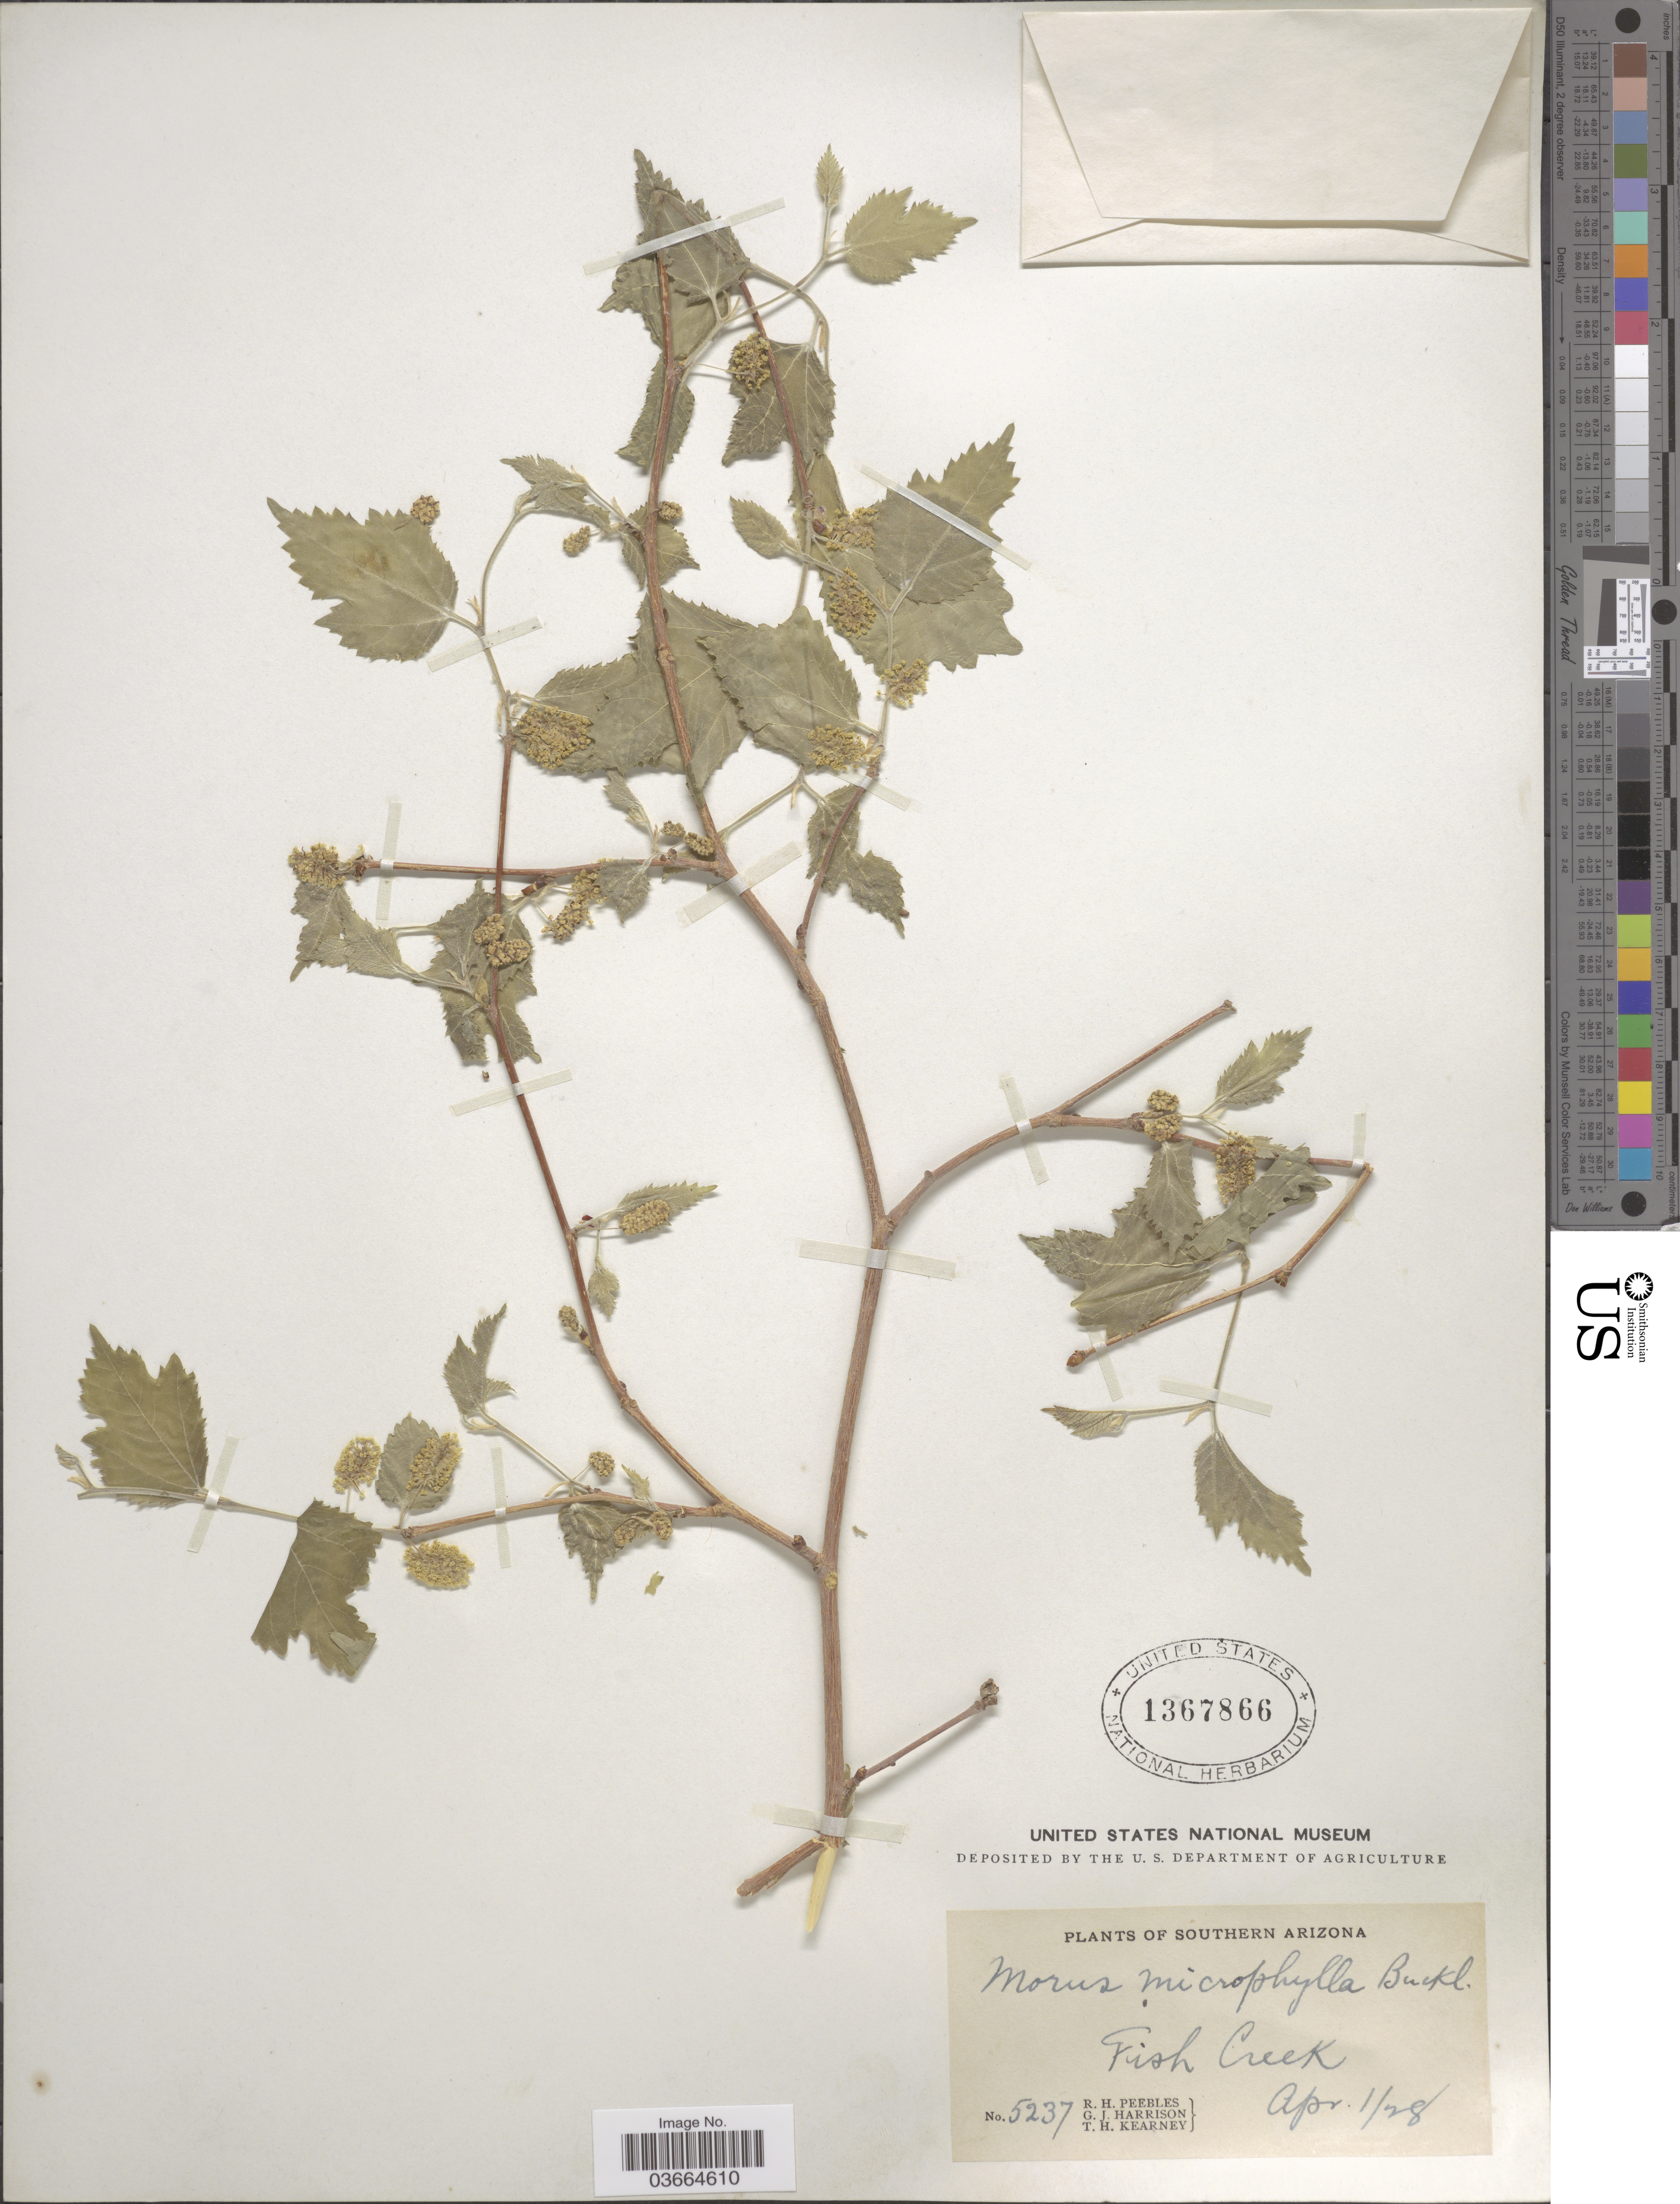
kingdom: Plantae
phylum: Tracheophyta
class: Magnoliopsida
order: Rosales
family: Moraceae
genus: Morus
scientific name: Morus microphylla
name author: Buckley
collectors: R. H. Peebles, G. J. Harrison & T. H. Kearney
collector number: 5237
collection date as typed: Transcribed d/m/y: 1/4/28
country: United States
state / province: Arizona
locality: Southern Arizona, Fish Creek.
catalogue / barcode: US 1367866